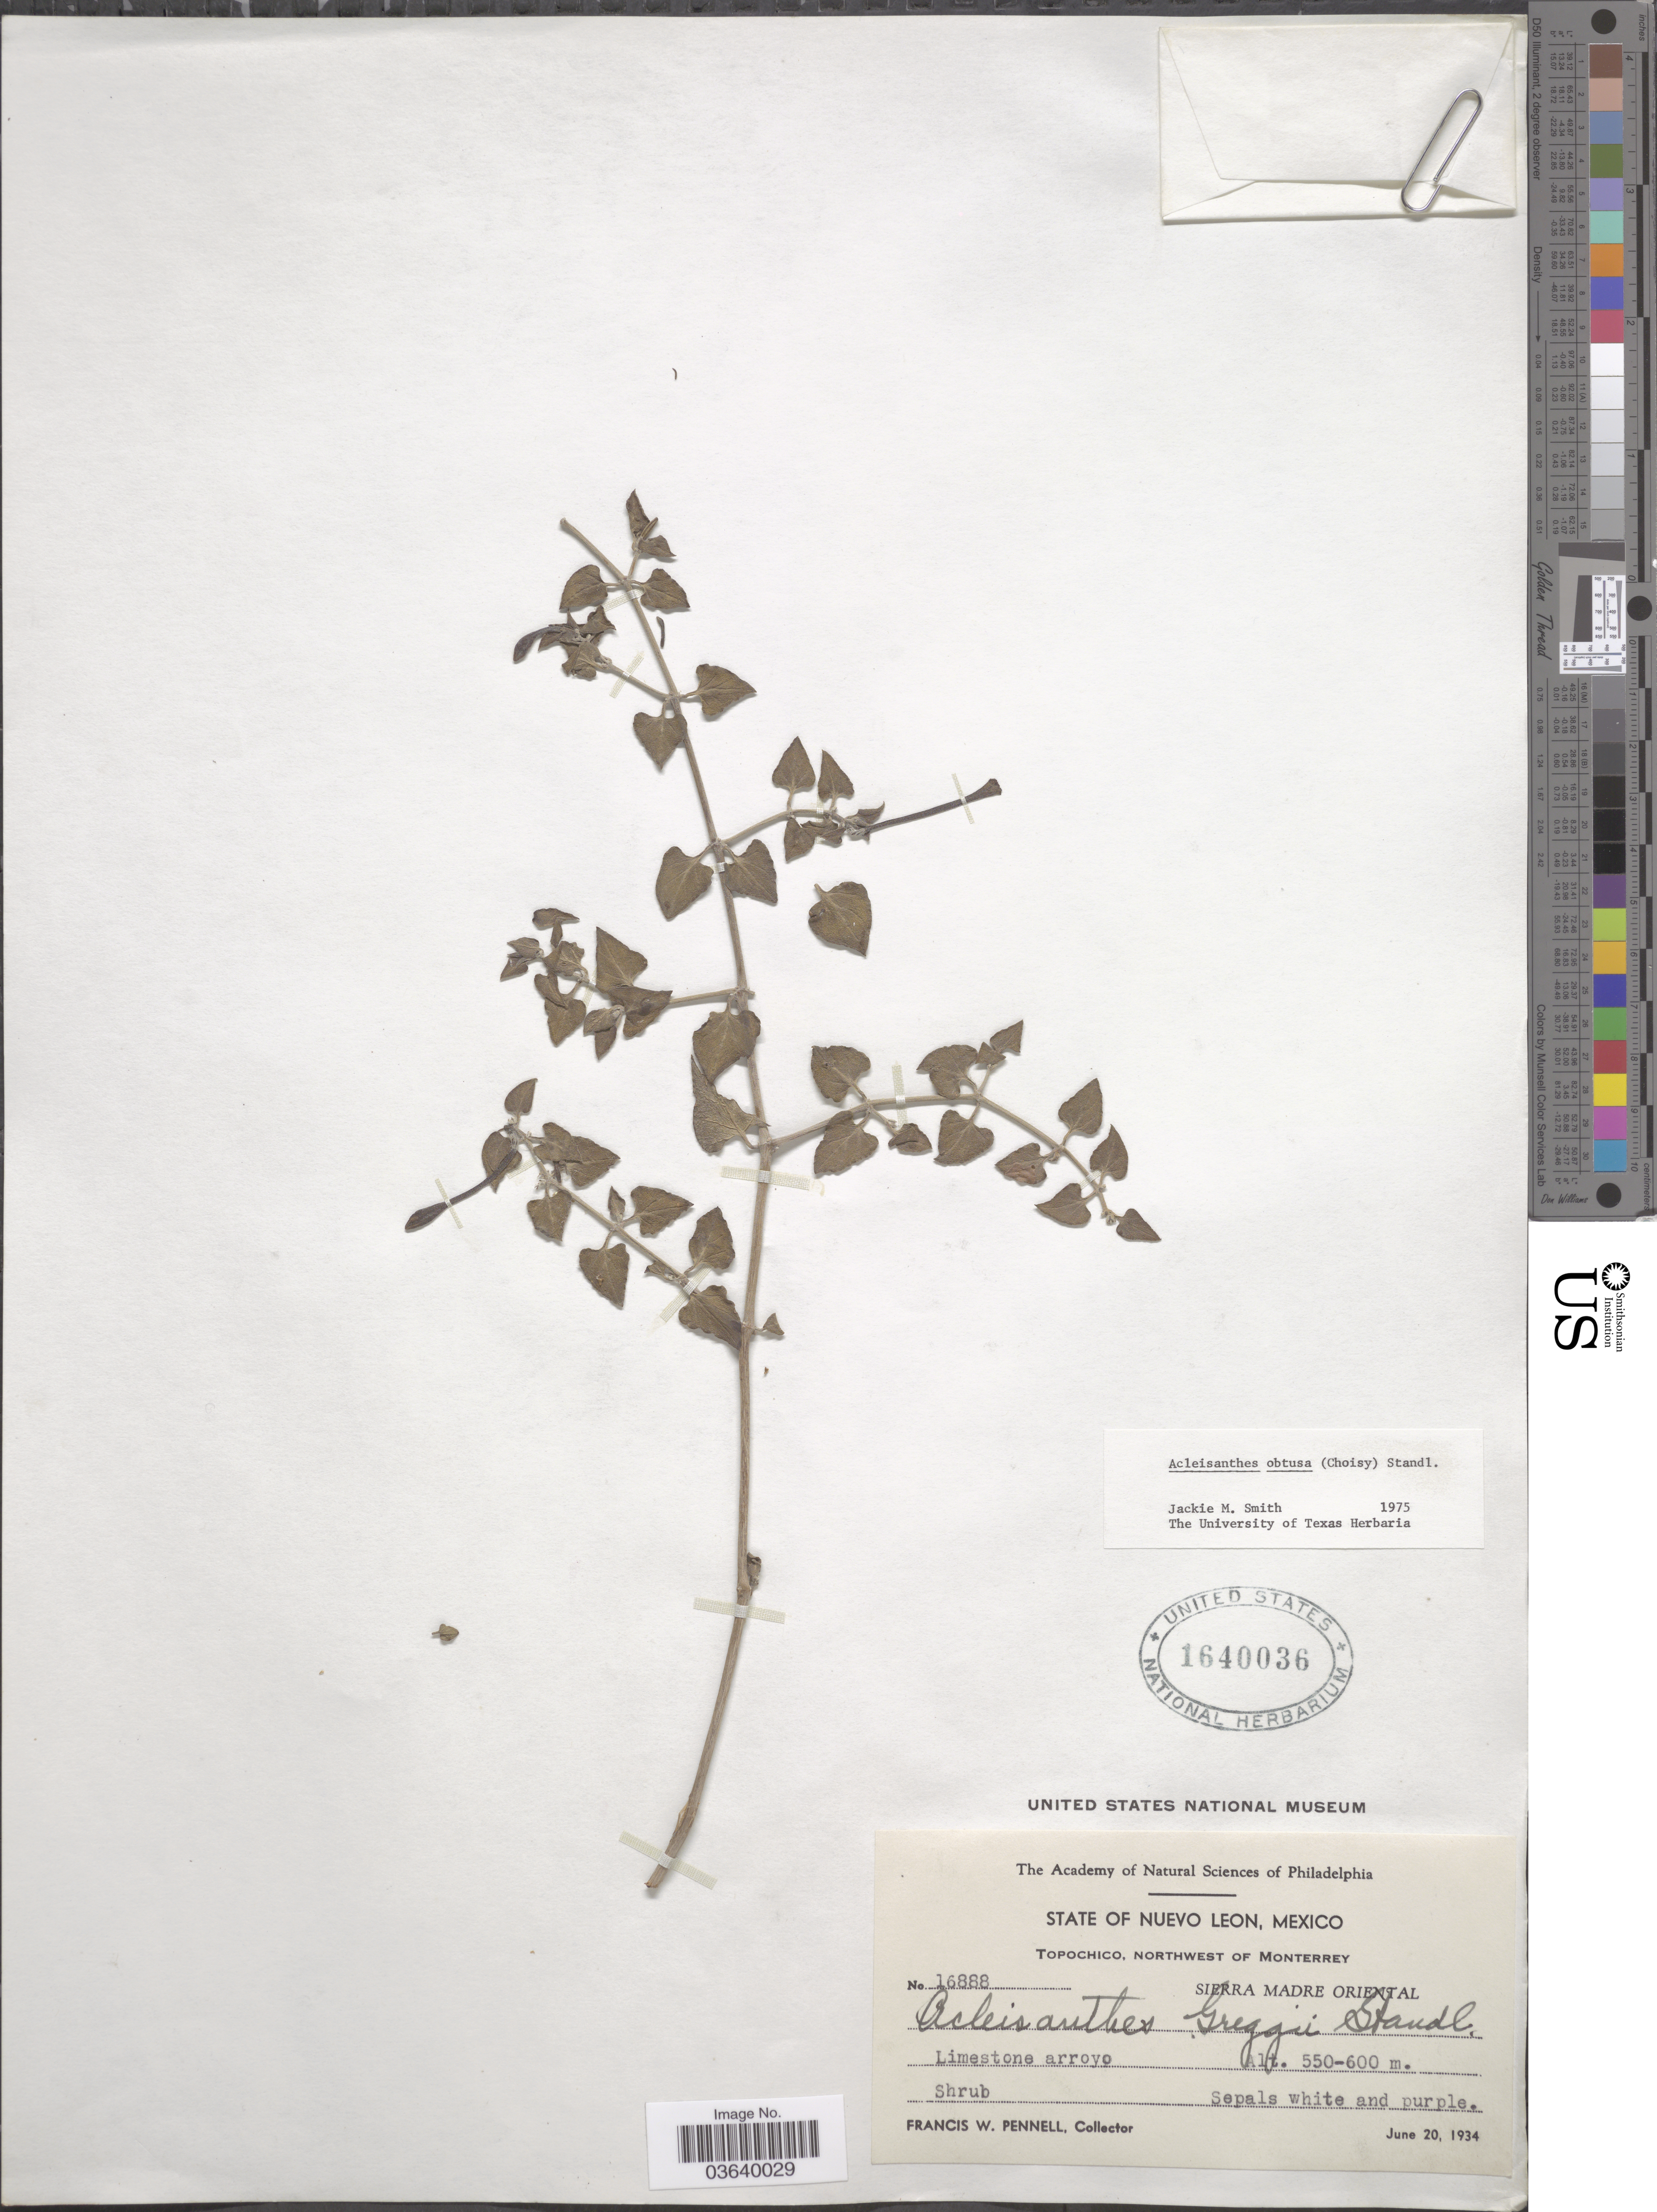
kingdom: Plantae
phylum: Tracheophyta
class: Magnoliopsida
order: Caryophyllales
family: Nyctaginaceae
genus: Acleisanthes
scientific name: Acleisanthes obtusa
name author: (Choisy) Standl.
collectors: F. W. Pennell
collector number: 16888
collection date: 1934-06-20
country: Mexico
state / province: Nuevo León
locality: Topochico, Northwest of Monterrey. Sierra Madre Oriental.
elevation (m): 550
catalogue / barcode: US 1640036